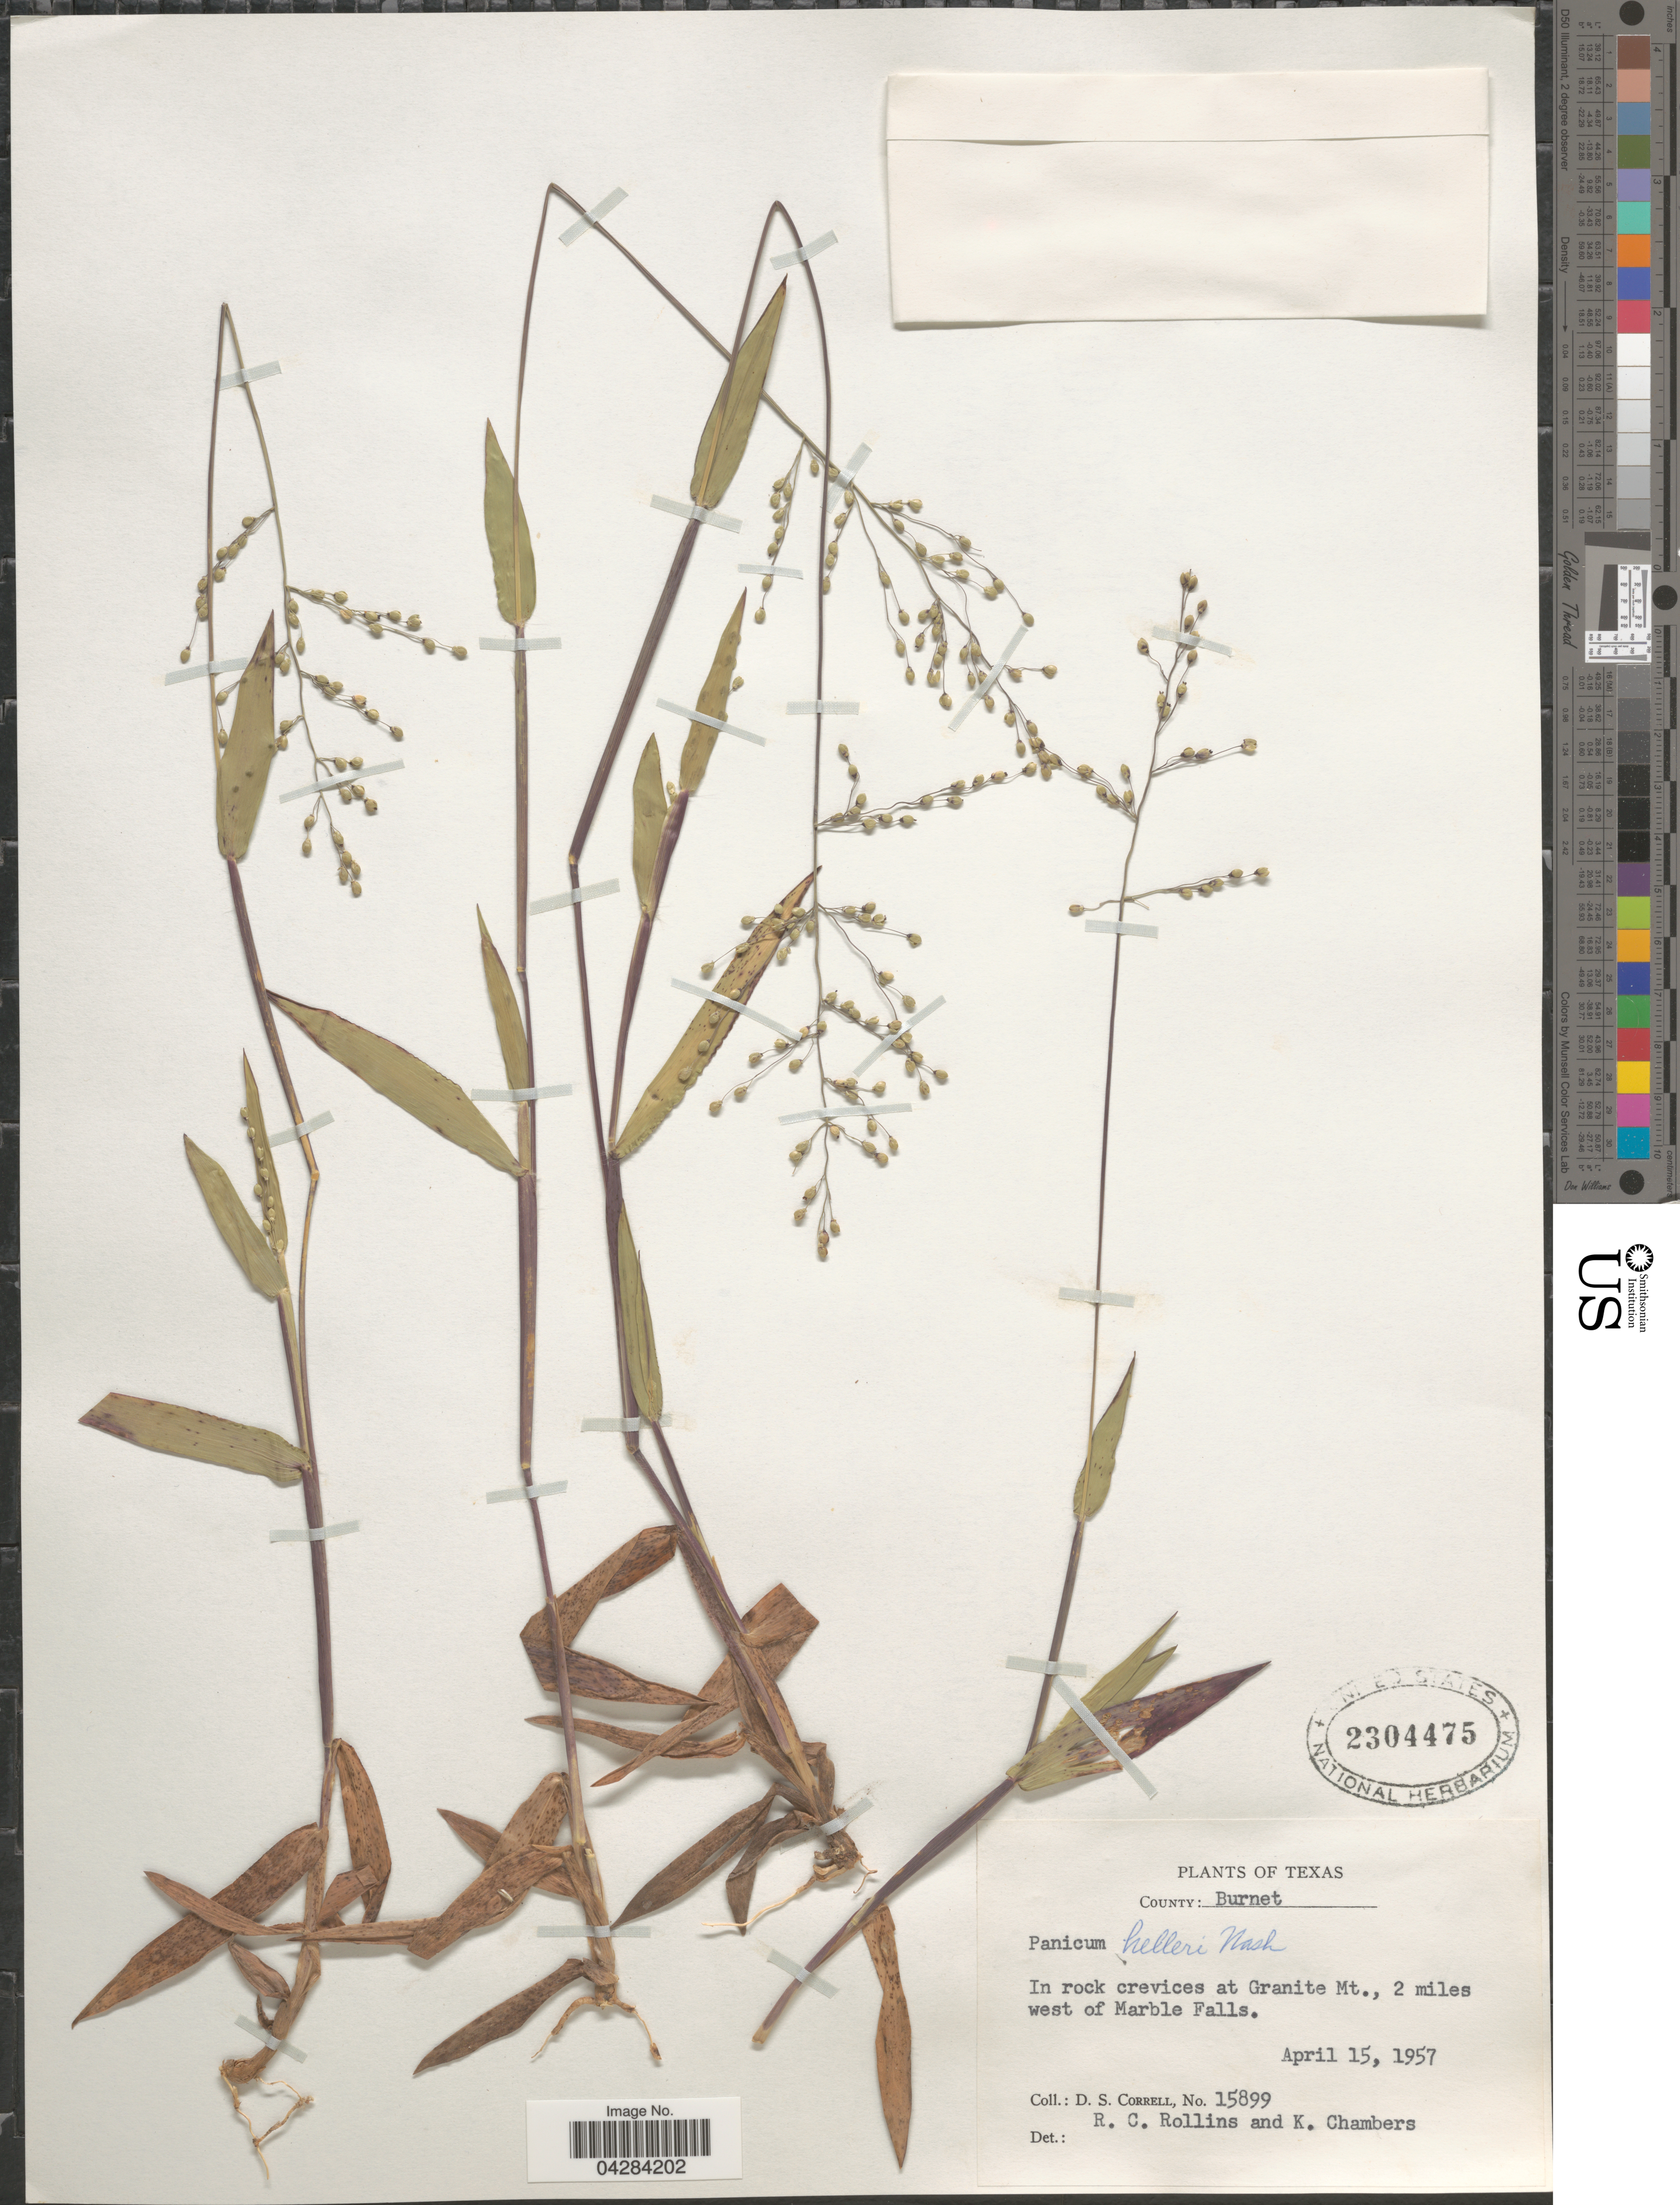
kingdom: Plantae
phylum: Tracheophyta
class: Liliopsida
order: Poales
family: Poaceae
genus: Dichanthelium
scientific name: Dichanthelium oligosanthes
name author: (Schult.) Gould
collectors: D. S. Correll, R. C. Rollins & K. Chambers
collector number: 15899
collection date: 1957-04-15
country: United States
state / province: Texas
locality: County: Burnet. In rock crevices at Granite Mt., 2 miles west of Marble Falls.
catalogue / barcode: US 2304475